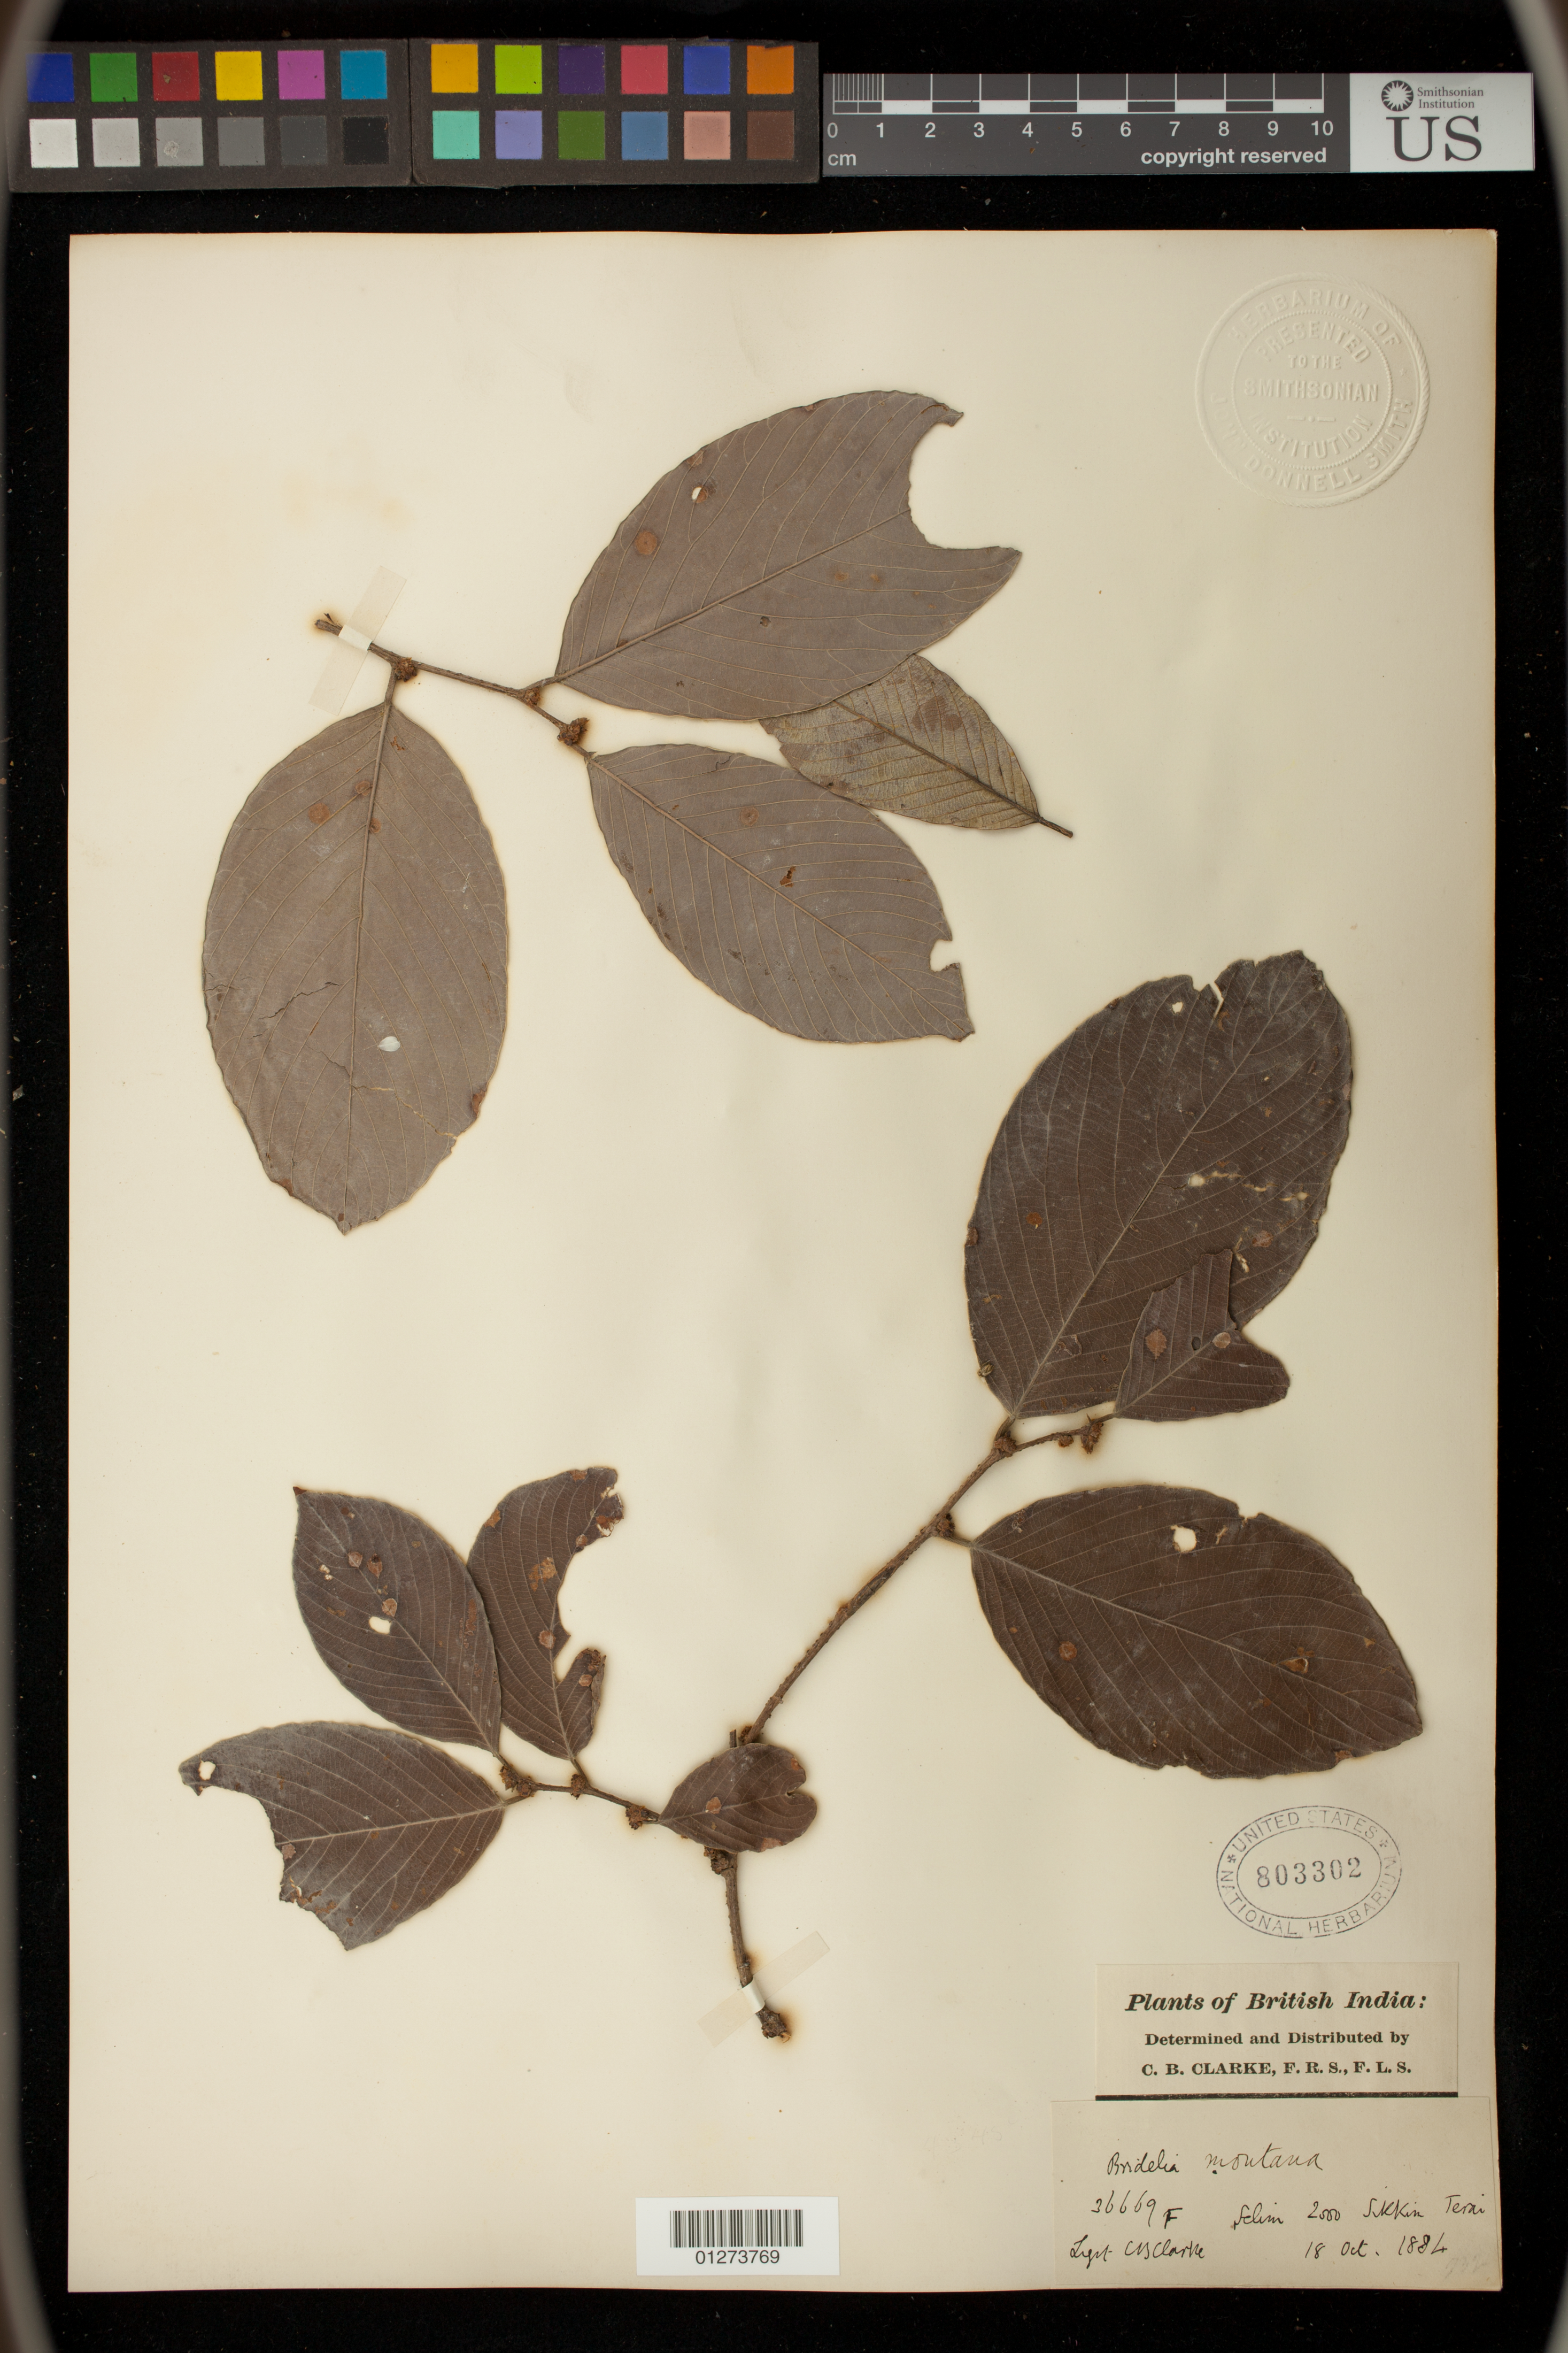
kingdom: Plantae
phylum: Tracheophyta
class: Magnoliopsida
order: Malpighiales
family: Phyllanthaceae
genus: Bridelia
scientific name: Bridelia retusa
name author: (L.) A. Juss.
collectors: C. B. Clarke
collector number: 36669F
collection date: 1884-10-18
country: India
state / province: Sikkim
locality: Selim, Sikkim, Terai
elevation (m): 2000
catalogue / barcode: US 803302